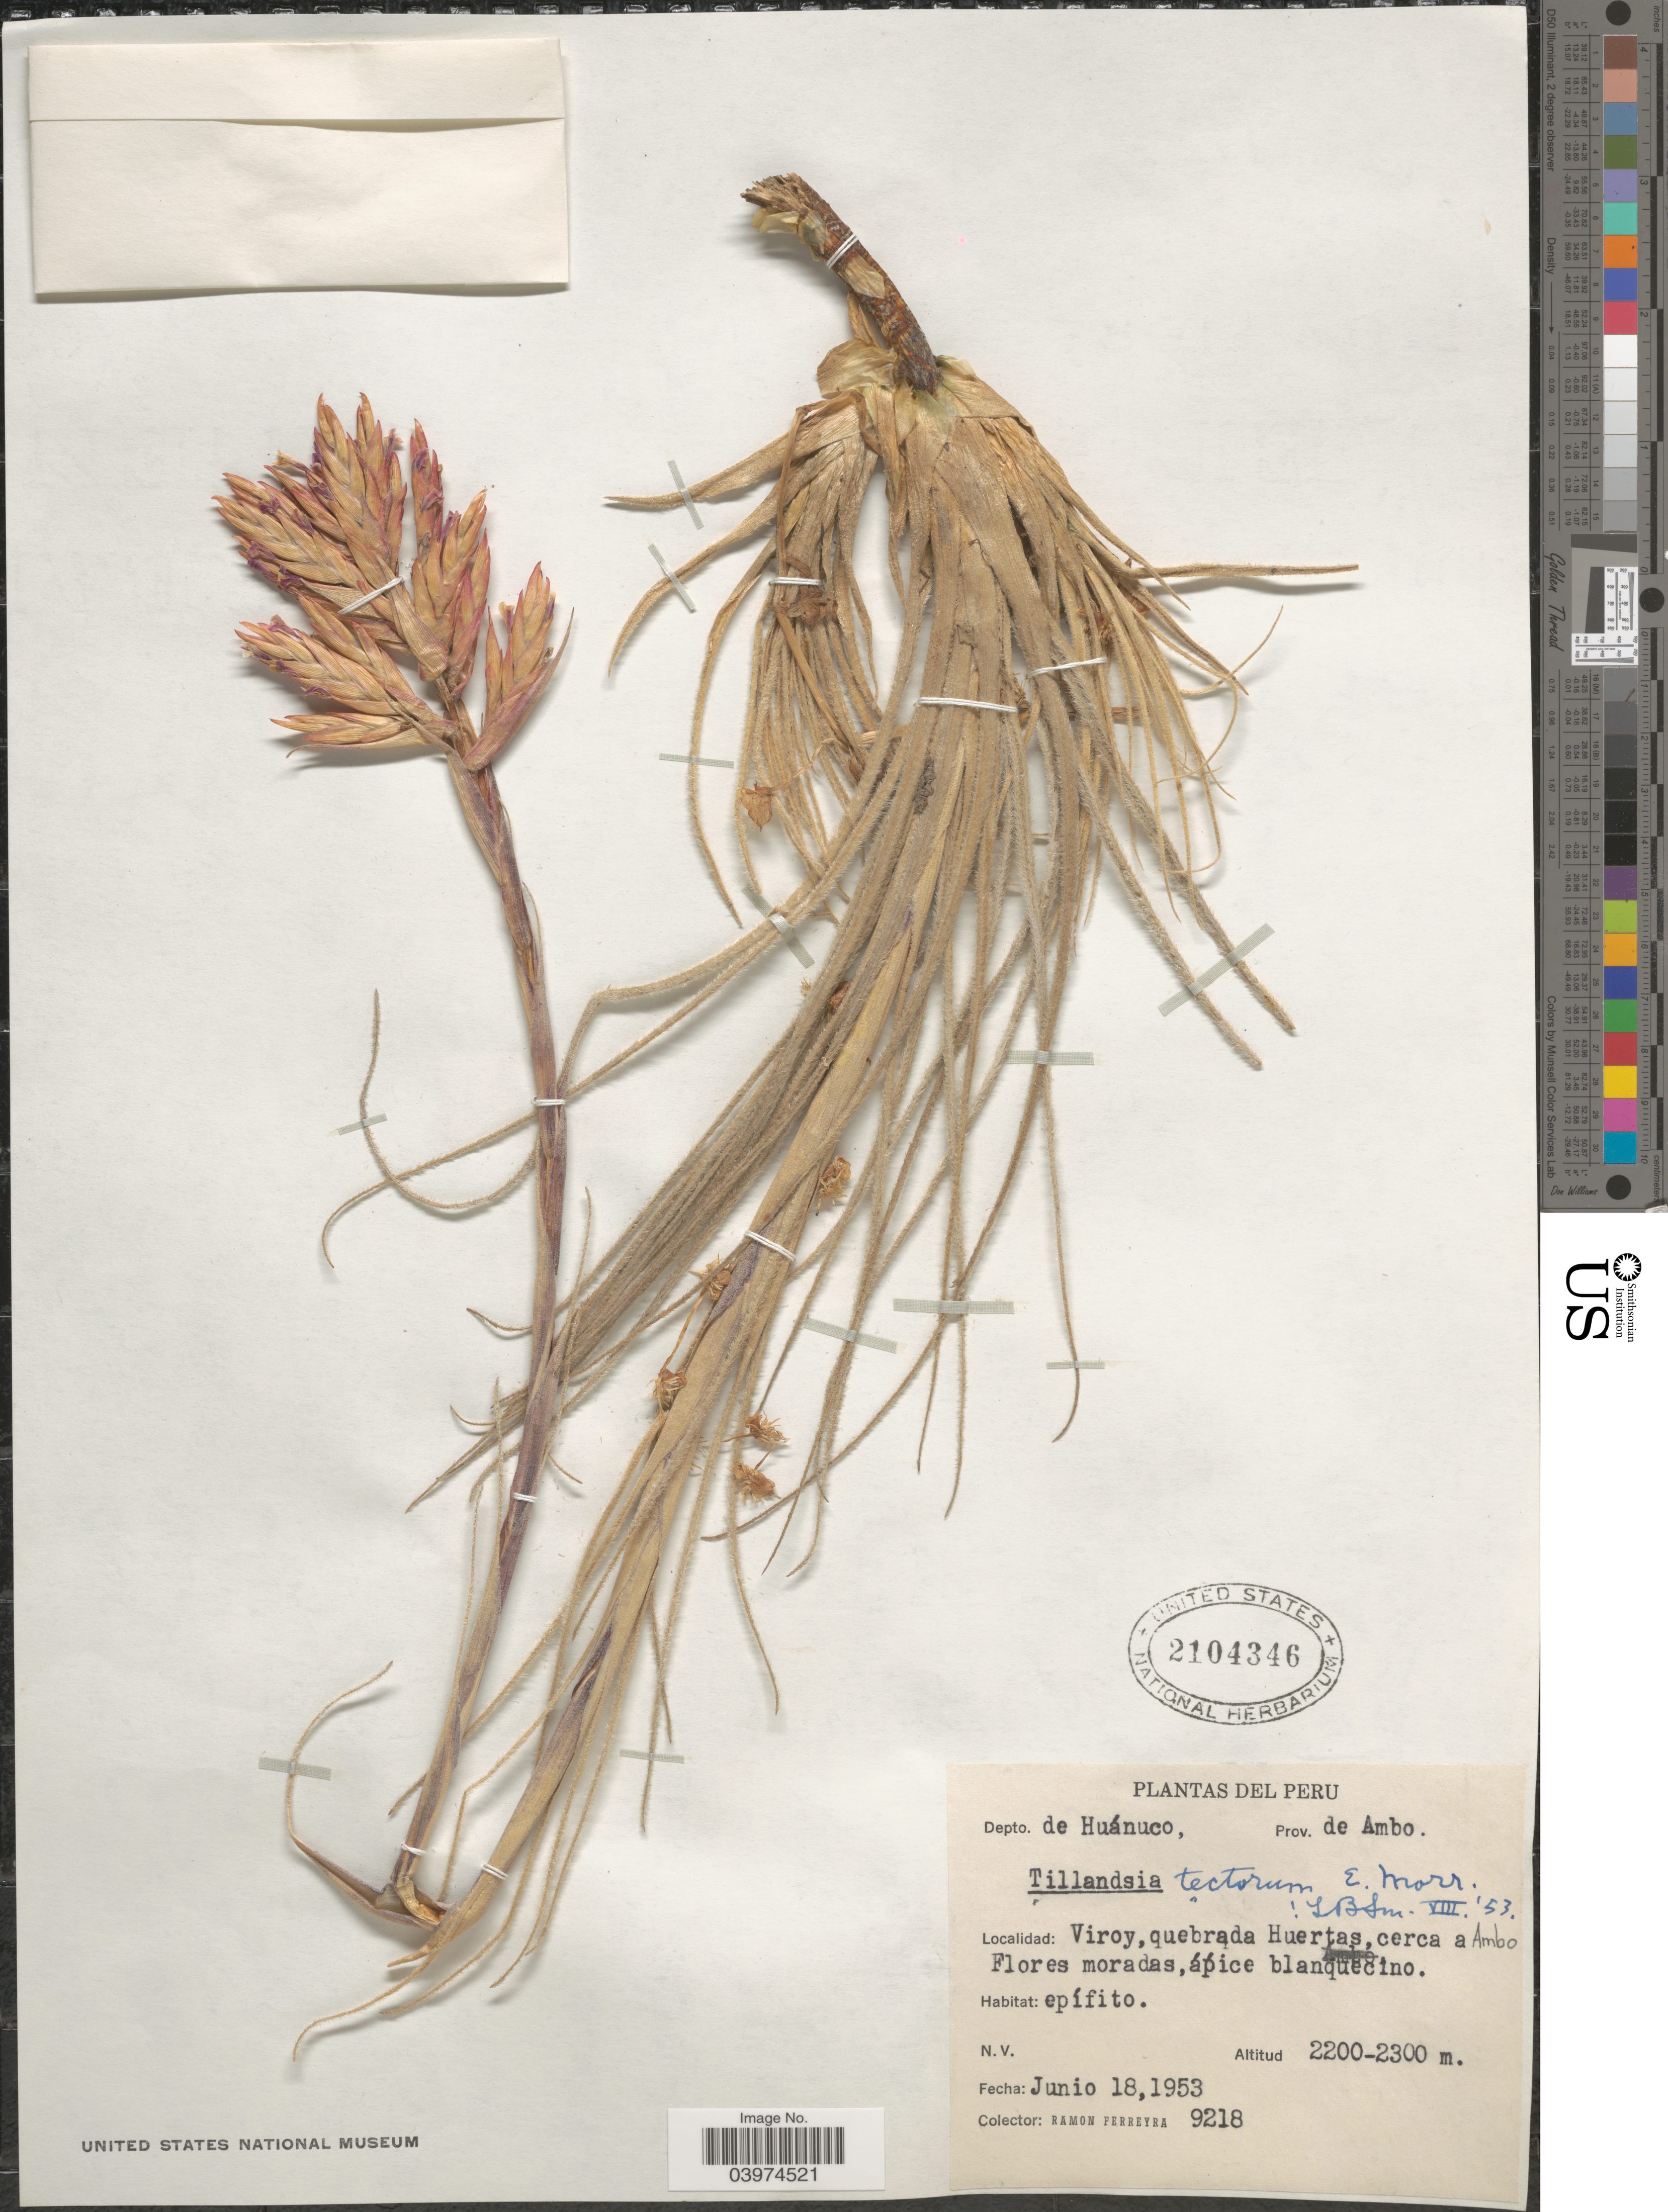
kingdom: Plantae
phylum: Tracheophyta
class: Liliopsida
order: Poales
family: Bromeliaceae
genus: Tillandsia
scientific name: Tillandsia tectorum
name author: É. Morren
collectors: R. A. Ferreyra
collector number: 9218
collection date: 1953-06-18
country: Peru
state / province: Huánuco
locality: Depto. de Huánuco. Prov. de Ambo. Viroy, quebrada Huertas, cerca a Ambo.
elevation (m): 2200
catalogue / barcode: US 2104346